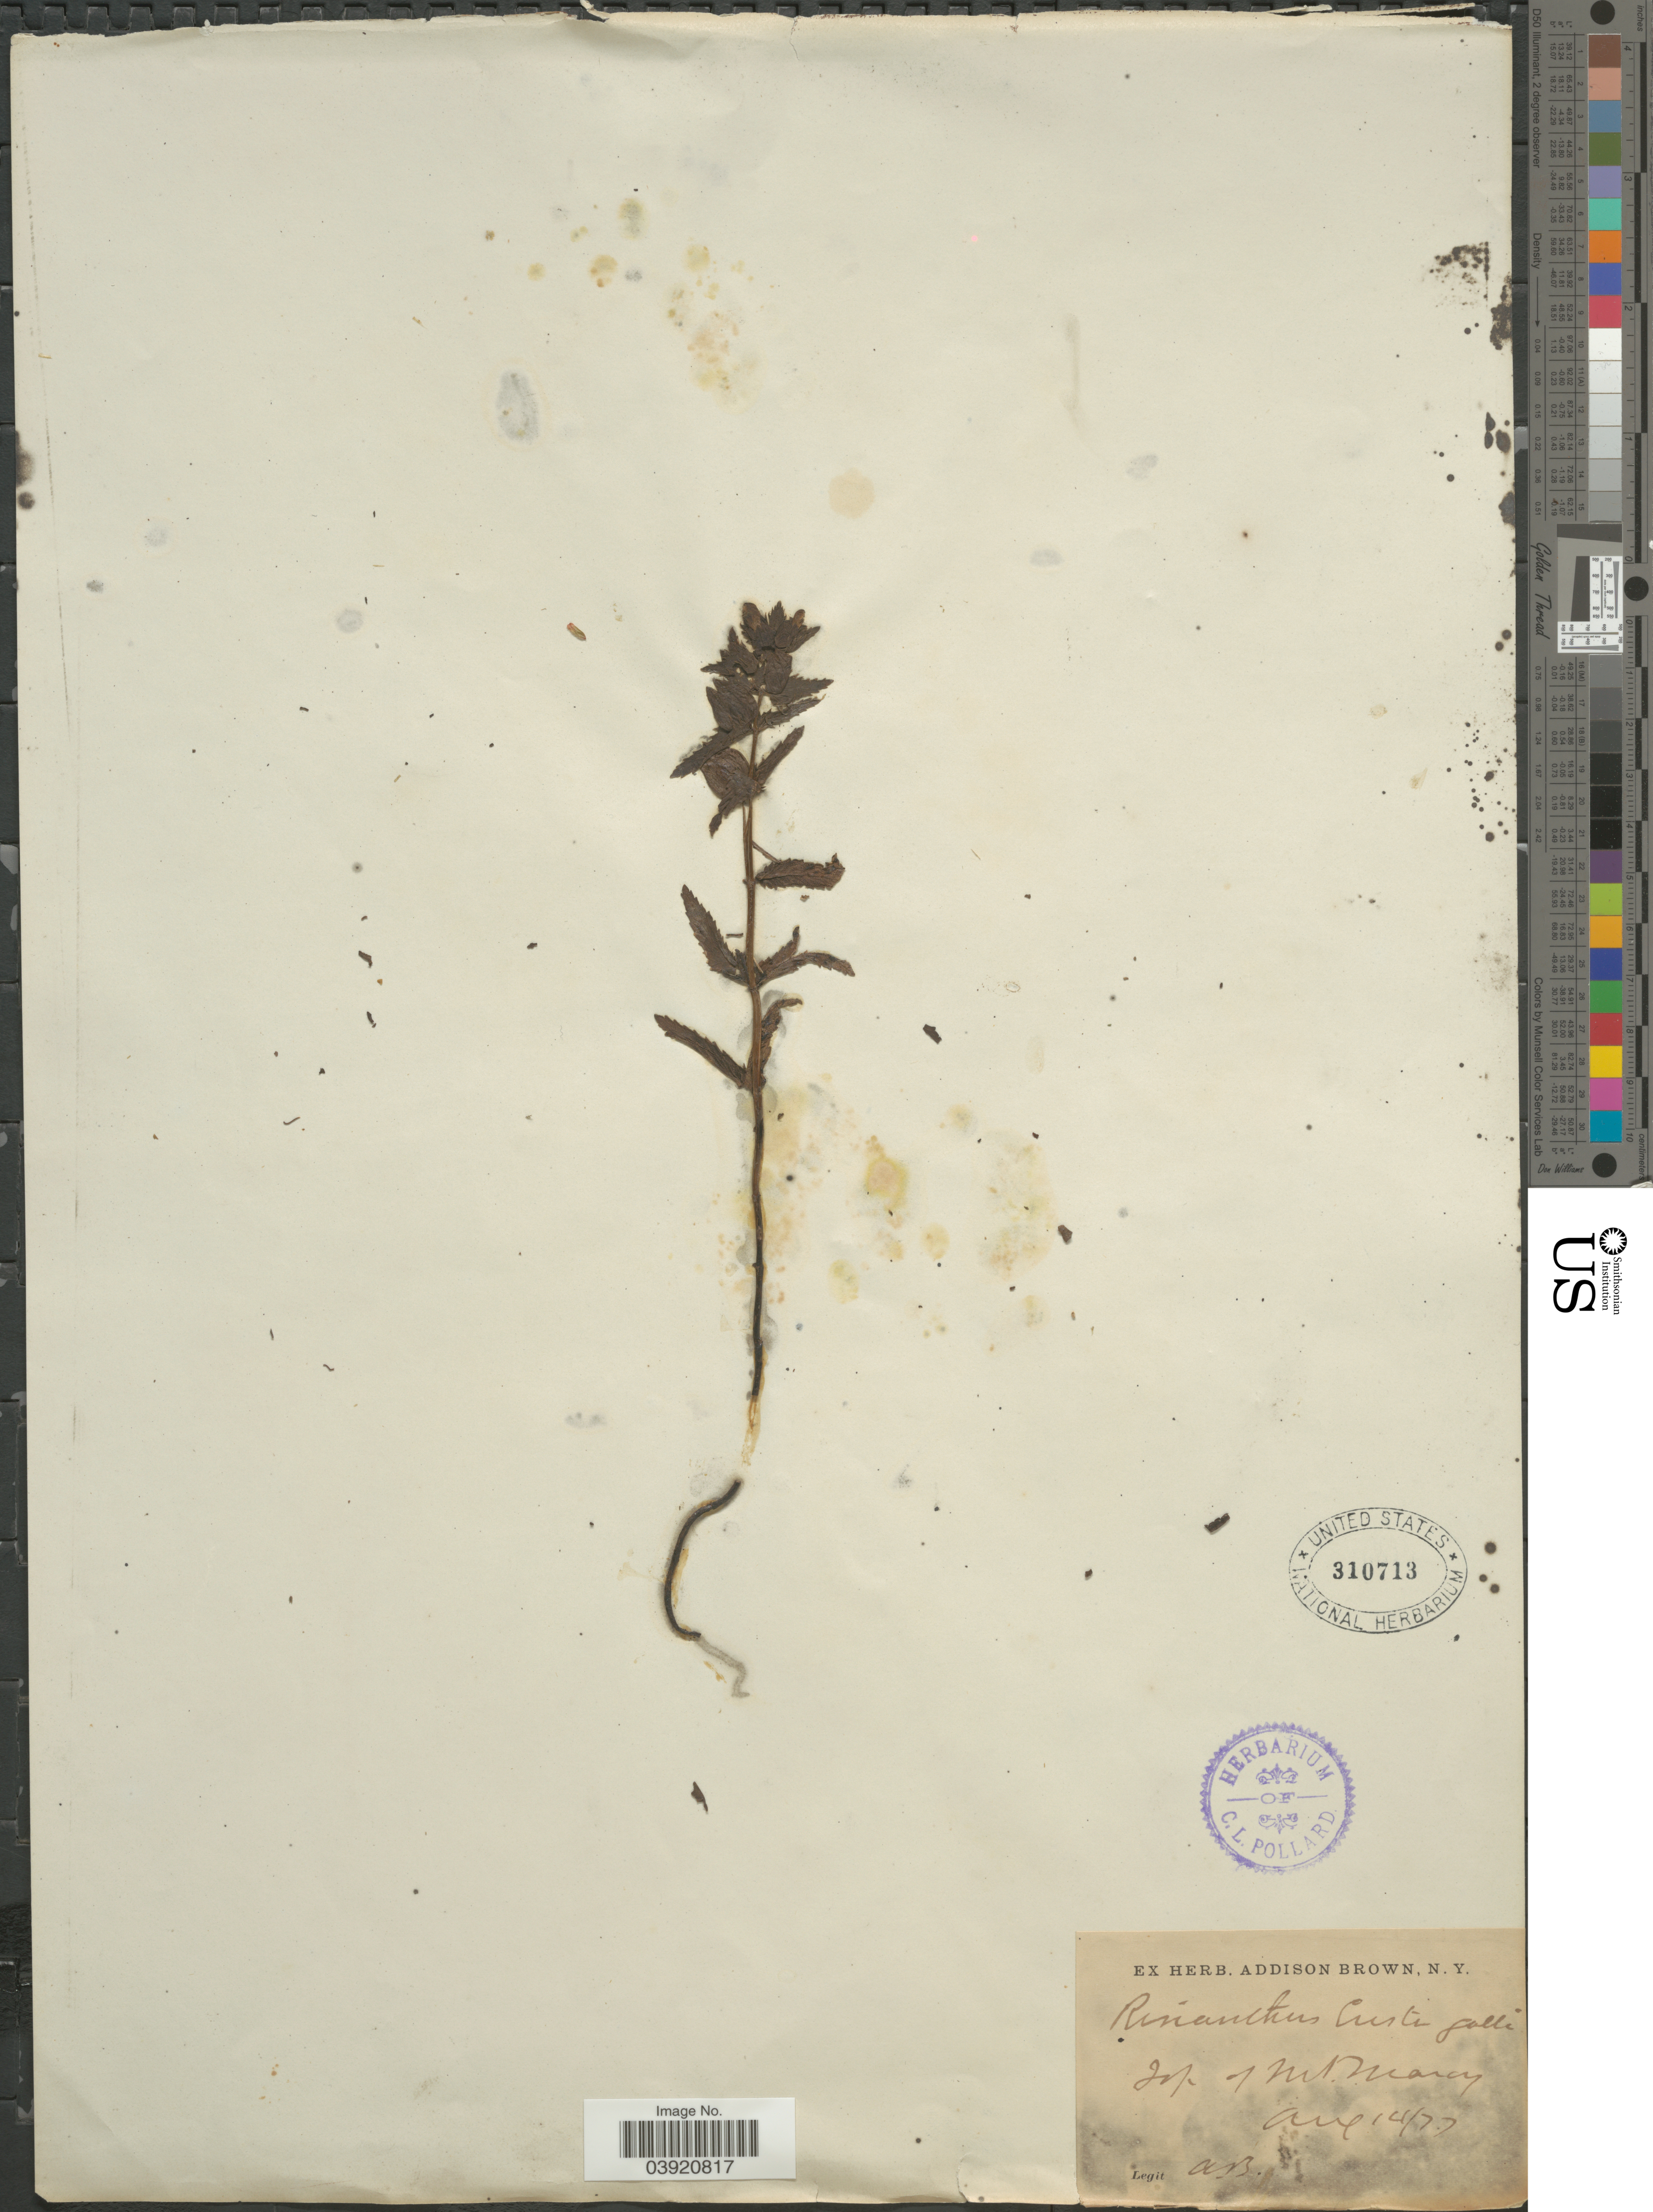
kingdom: Plantae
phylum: Tracheophyta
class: Magnoliopsida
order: Lamiales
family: Orobanchaceae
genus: Rhinanthus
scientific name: Rhinanthus crista-galli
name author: L.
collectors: A. Brown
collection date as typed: Transcribed d/m/y: 14/8/77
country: United States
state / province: New York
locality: Gap of Mt. Marcy.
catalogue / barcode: US 310713